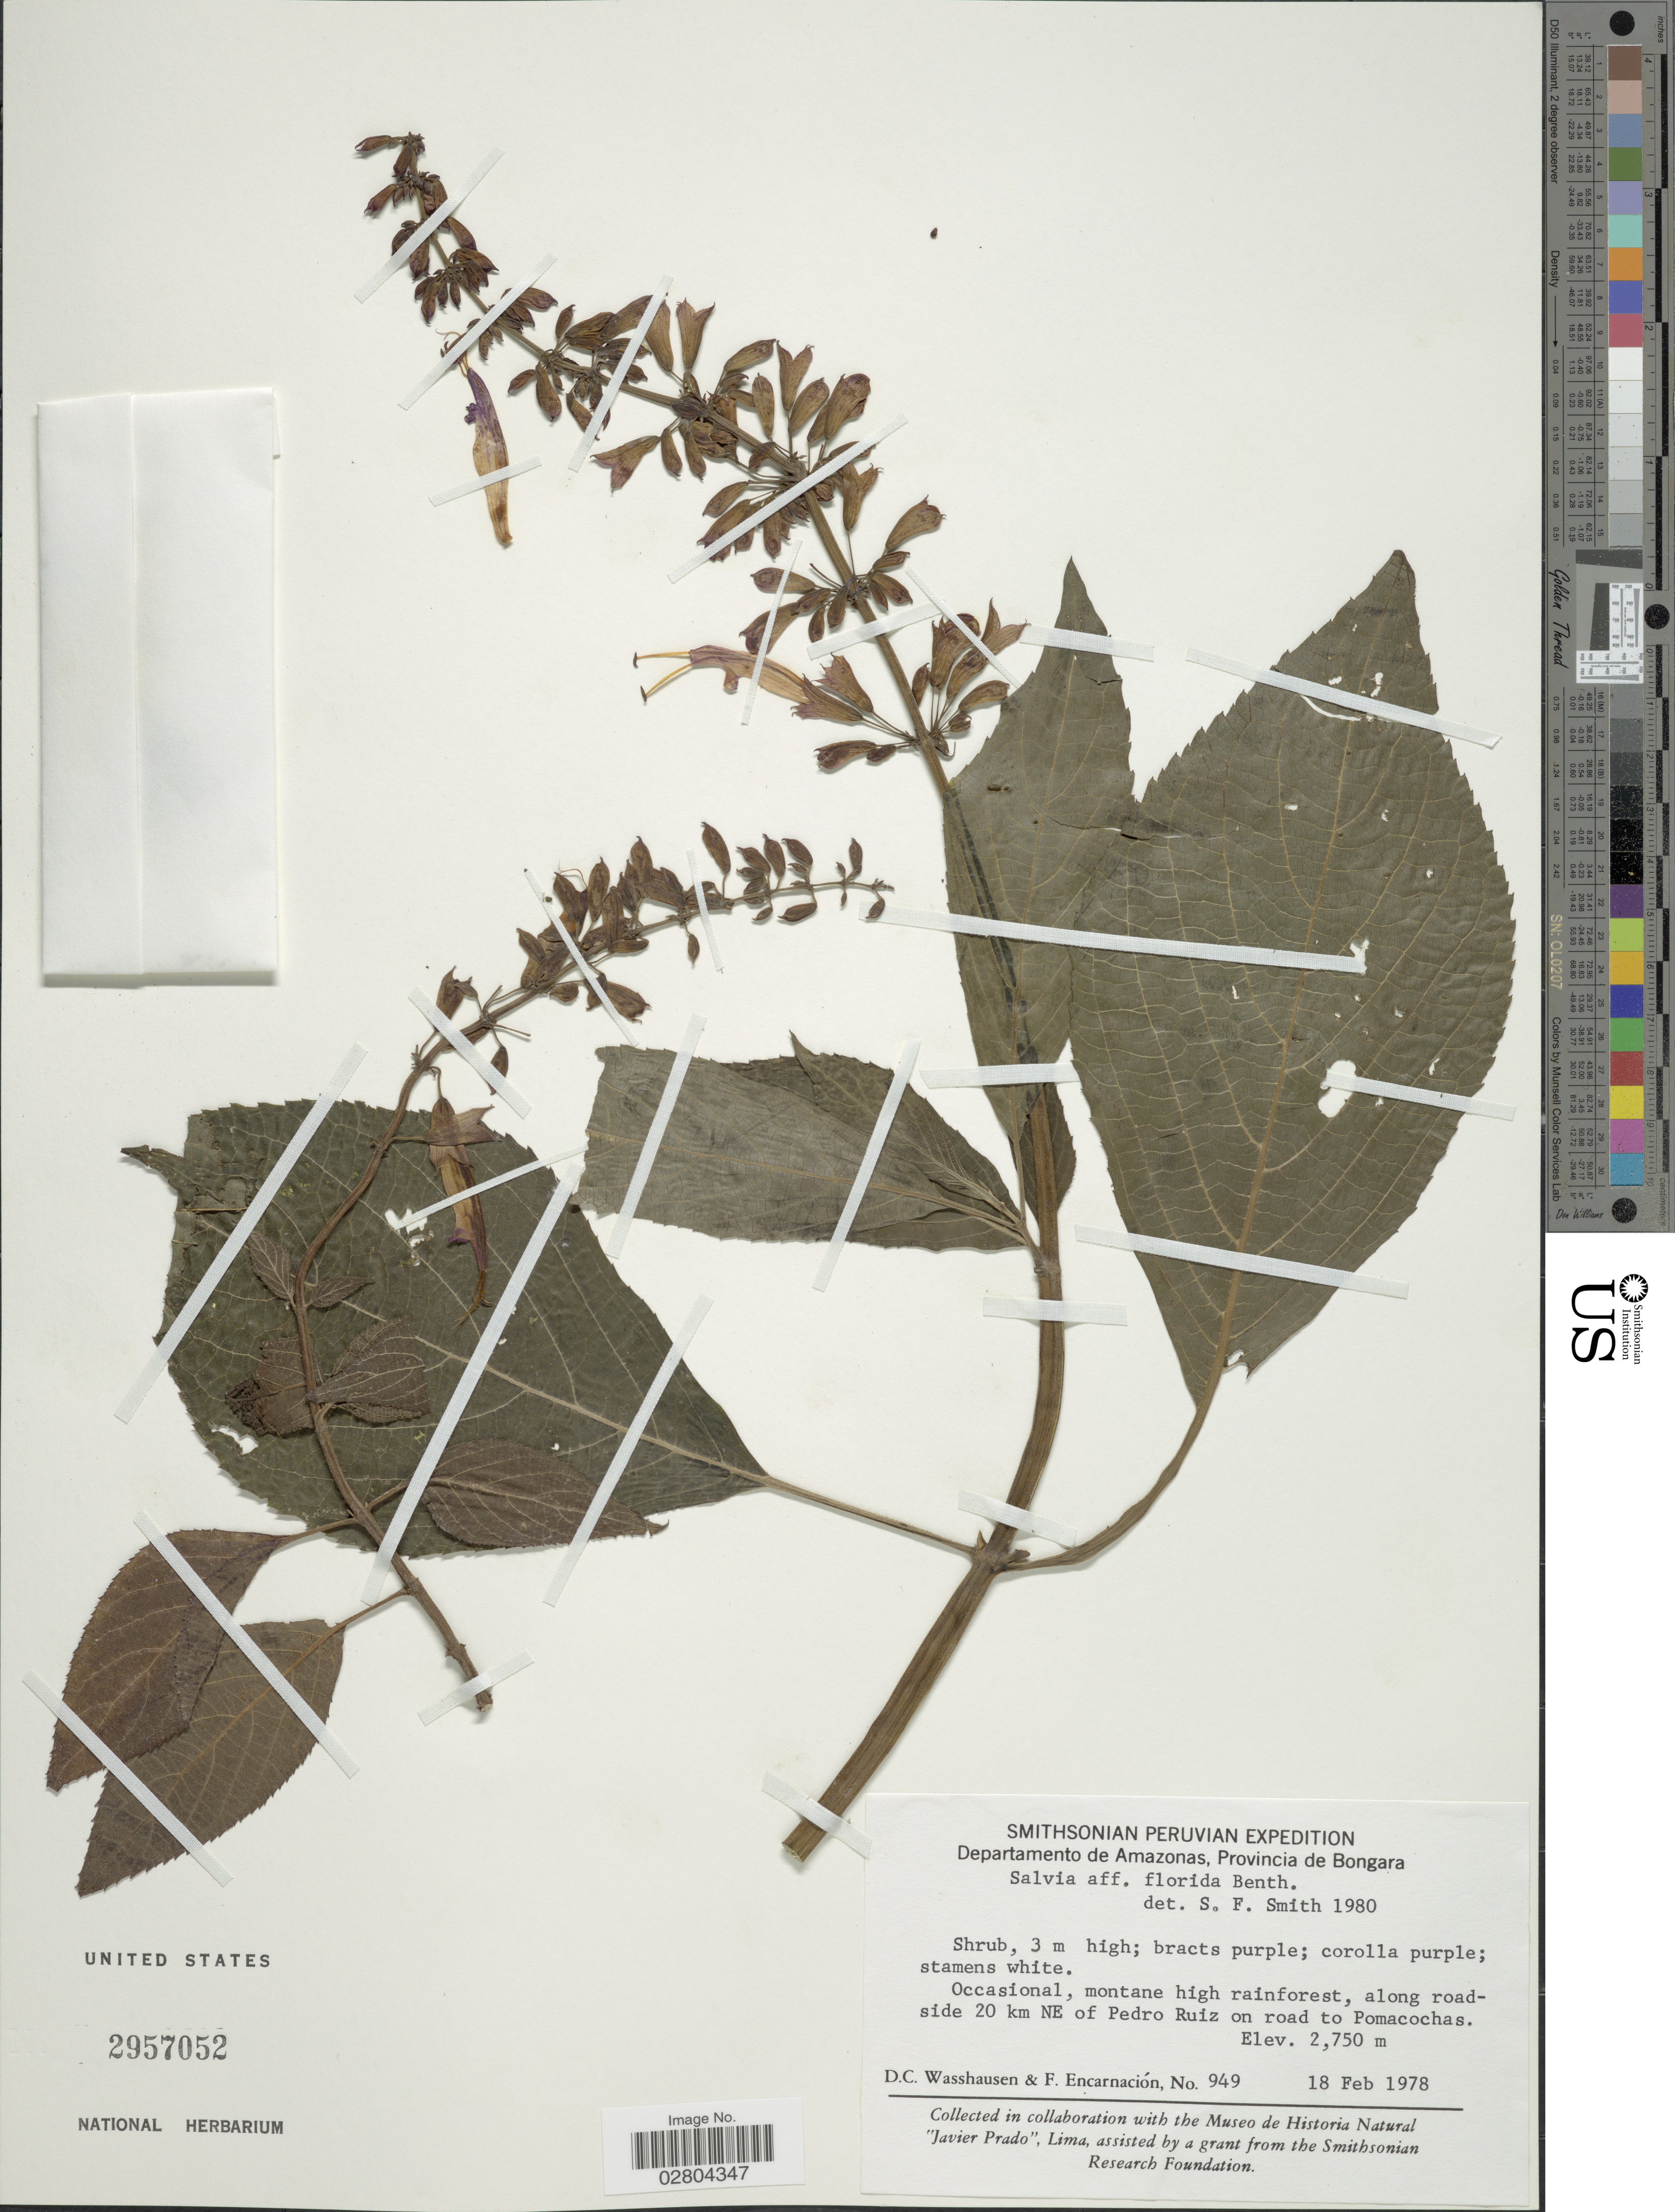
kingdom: Plantae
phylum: Tracheophyta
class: Magnoliopsida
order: Lamiales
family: Lamiaceae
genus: Salvia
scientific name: Salvia florida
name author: Benth.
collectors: D. C. Wasshausen & F. Encarnación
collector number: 949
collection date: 1978-02-18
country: Peru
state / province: Amazonas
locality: Departamento de Amazonas, Provincia de Bongara. Occasional, montane high rainforest, along roadside 20 km NE of Pedro Ruiz on road to Pomacochas.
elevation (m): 2750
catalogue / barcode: US 2957052